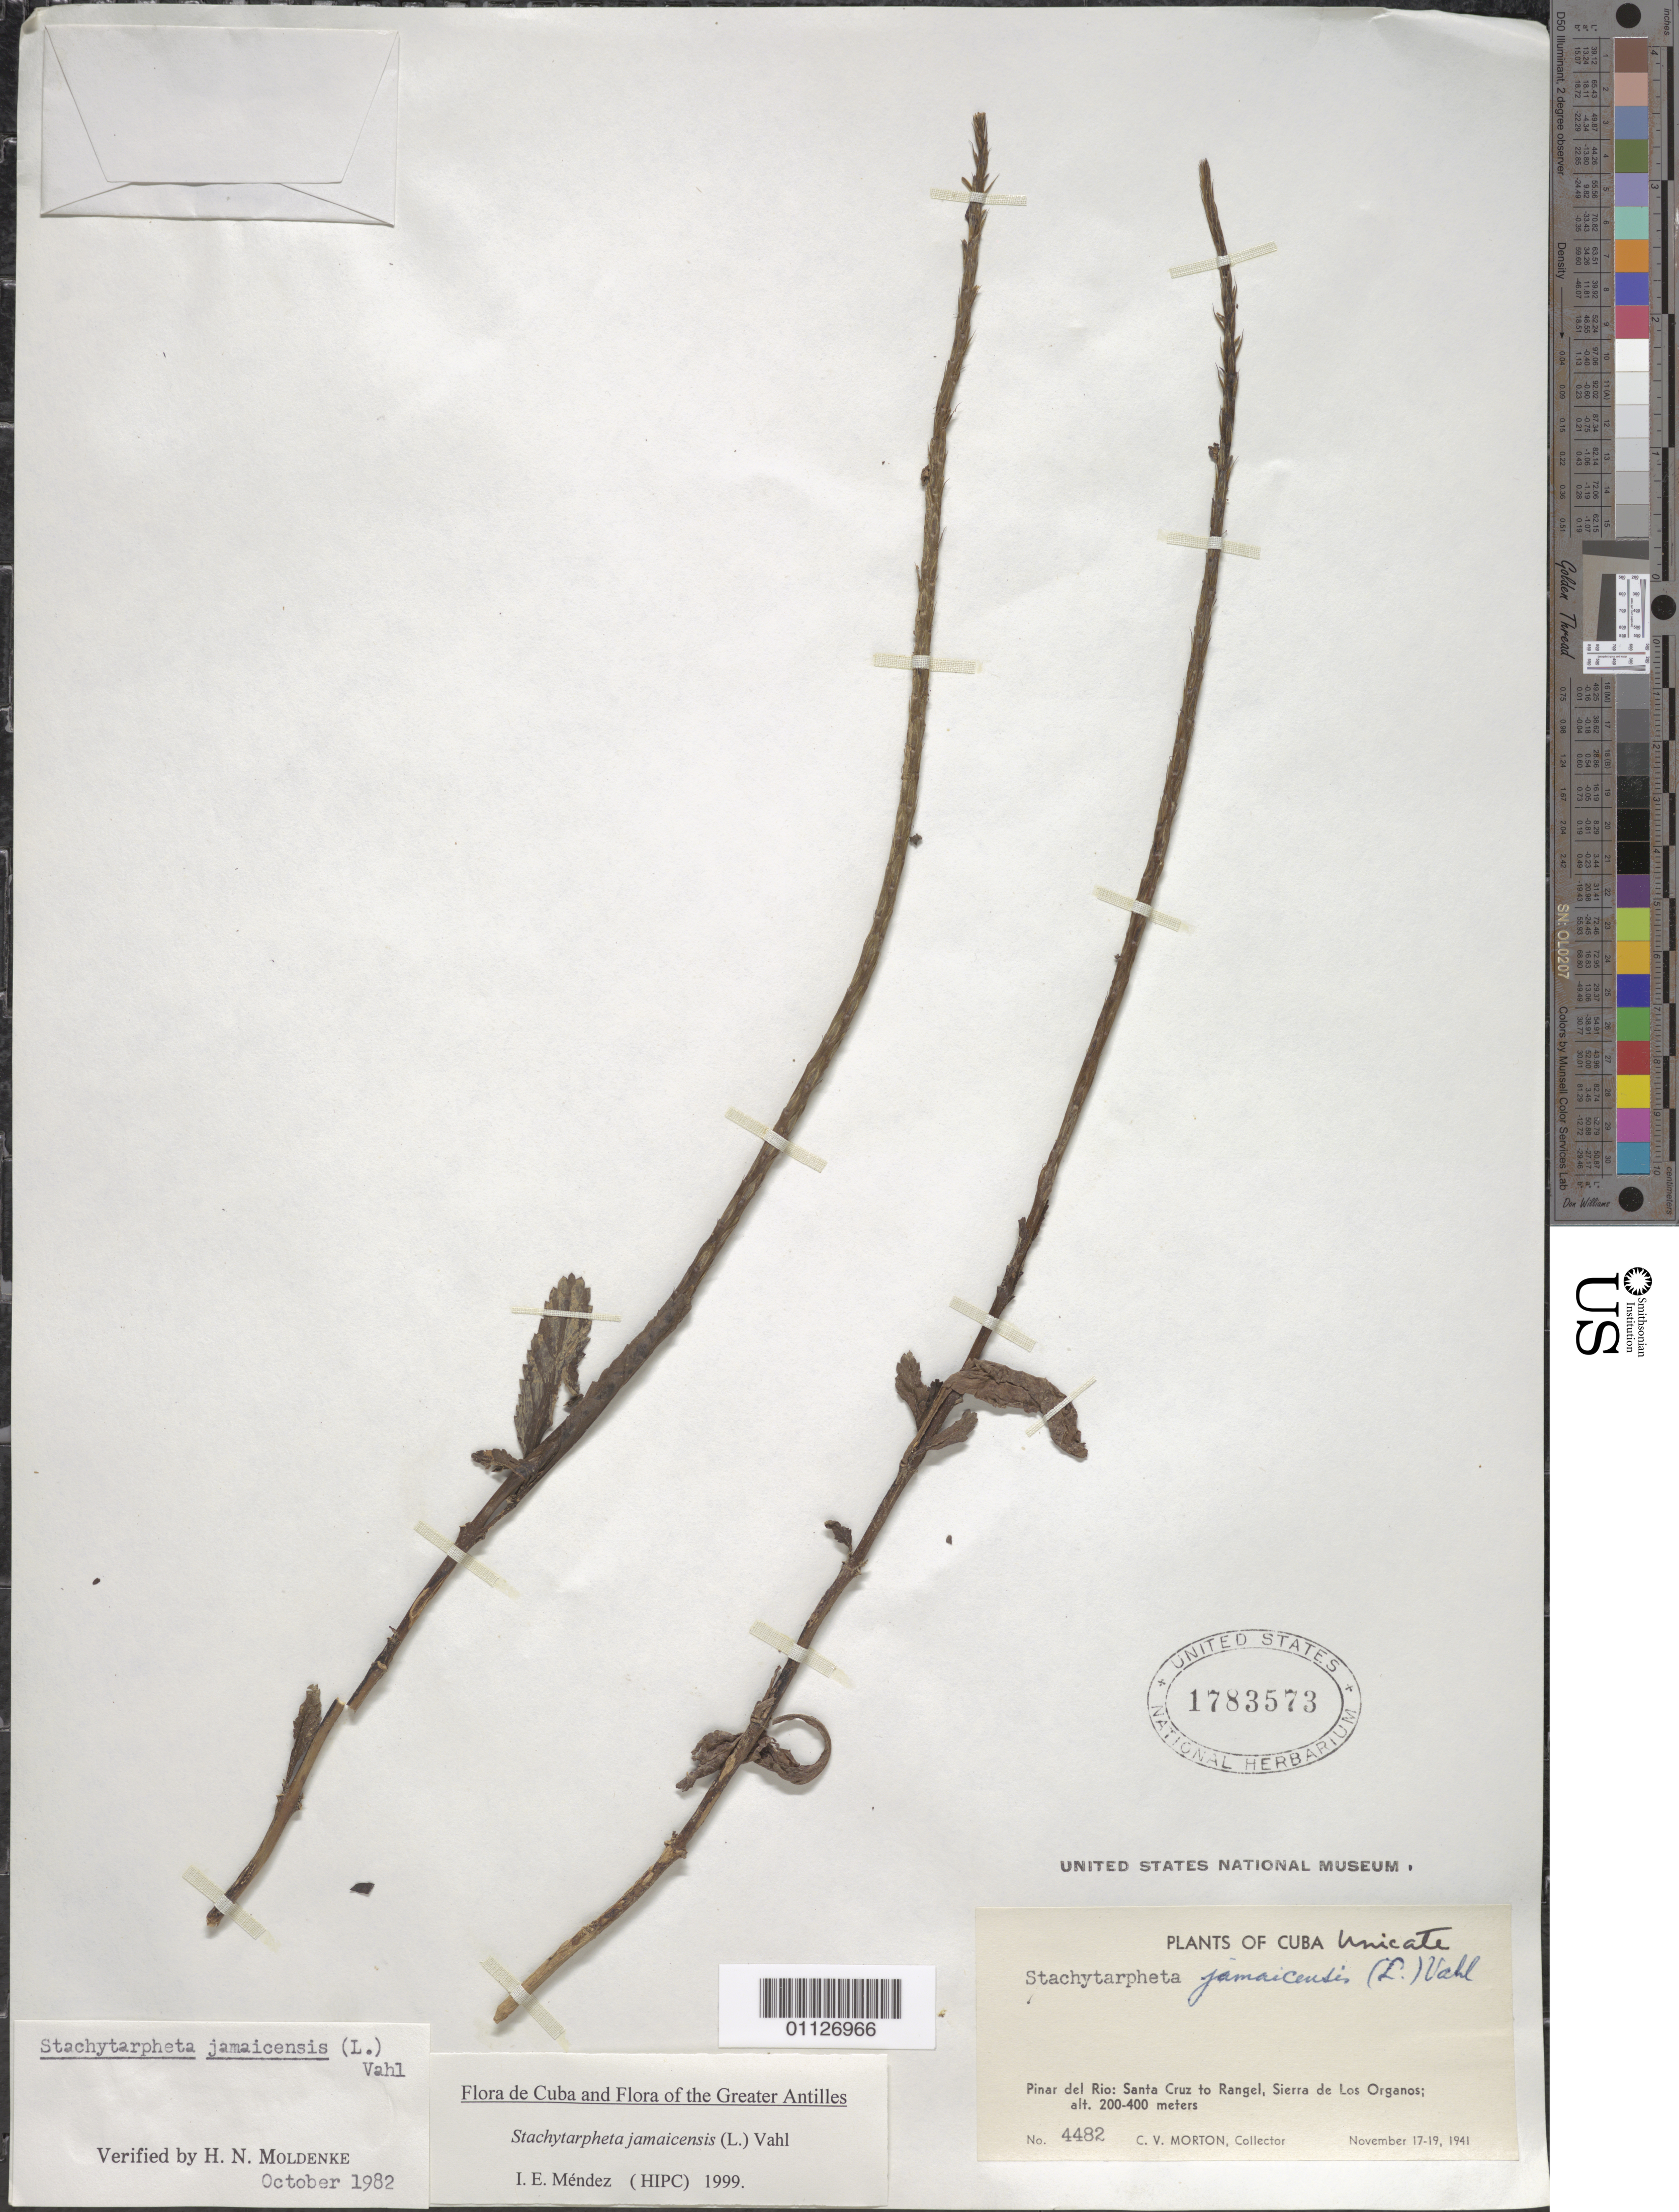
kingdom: Plantae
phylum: Tracheophyta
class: Magnoliopsida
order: Lamiales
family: Verbenaceae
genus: Stachytarpheta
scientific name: Stachytarpheta jamaicensis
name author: (L.) Vahl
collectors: C. V. Morton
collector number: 4482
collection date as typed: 17 Nov 1941 to 19 Nov 1941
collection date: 1941-11-17/1941-11-19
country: Cuba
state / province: Pinar del Rio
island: Cuba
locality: Santa Cruz to Rangel, Sierra de Los Organos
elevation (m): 200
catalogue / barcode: US 1783573